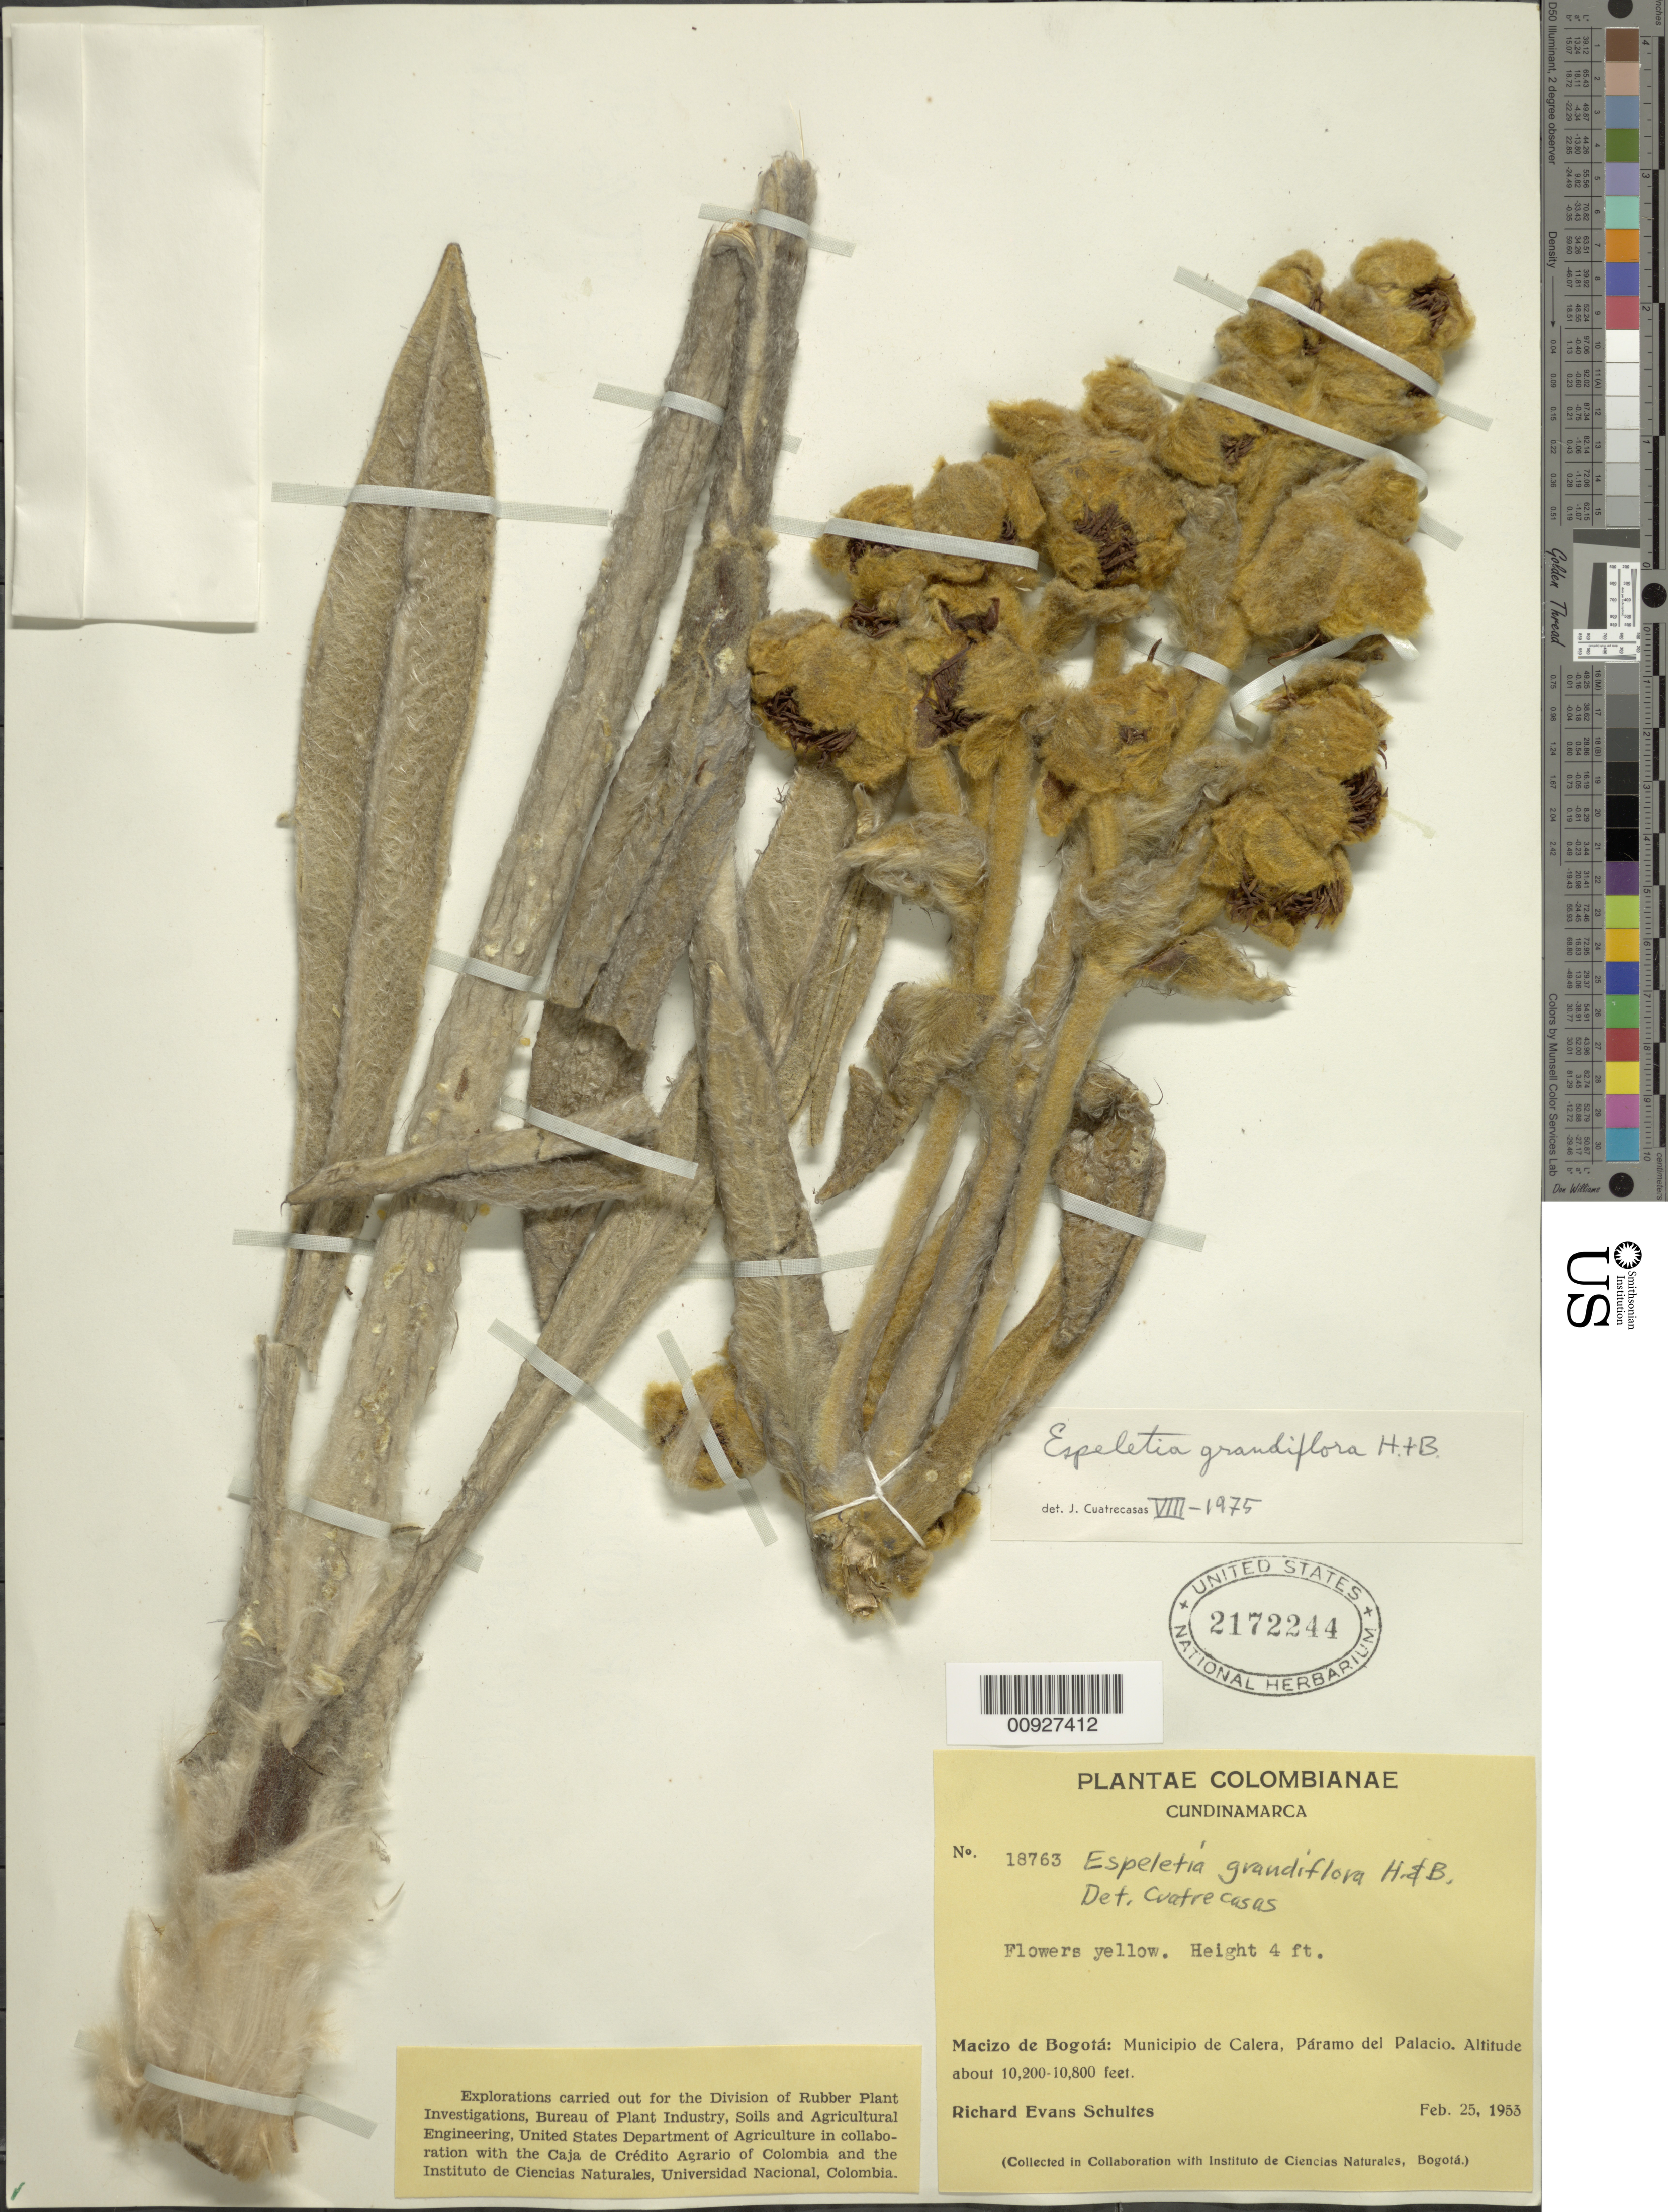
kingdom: Plantae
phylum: Tracheophyta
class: Magnoliopsida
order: Asterales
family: Asteraceae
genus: Espeletia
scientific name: Espeletia grandiflora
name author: Humb. & Bonpl.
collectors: R. E. Schultes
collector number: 18763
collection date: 1953-02-25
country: Colombia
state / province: Cundinamarca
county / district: La Calera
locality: Páramo de Palacio. Macizo de Bogotá.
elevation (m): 3400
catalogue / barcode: US 2172244